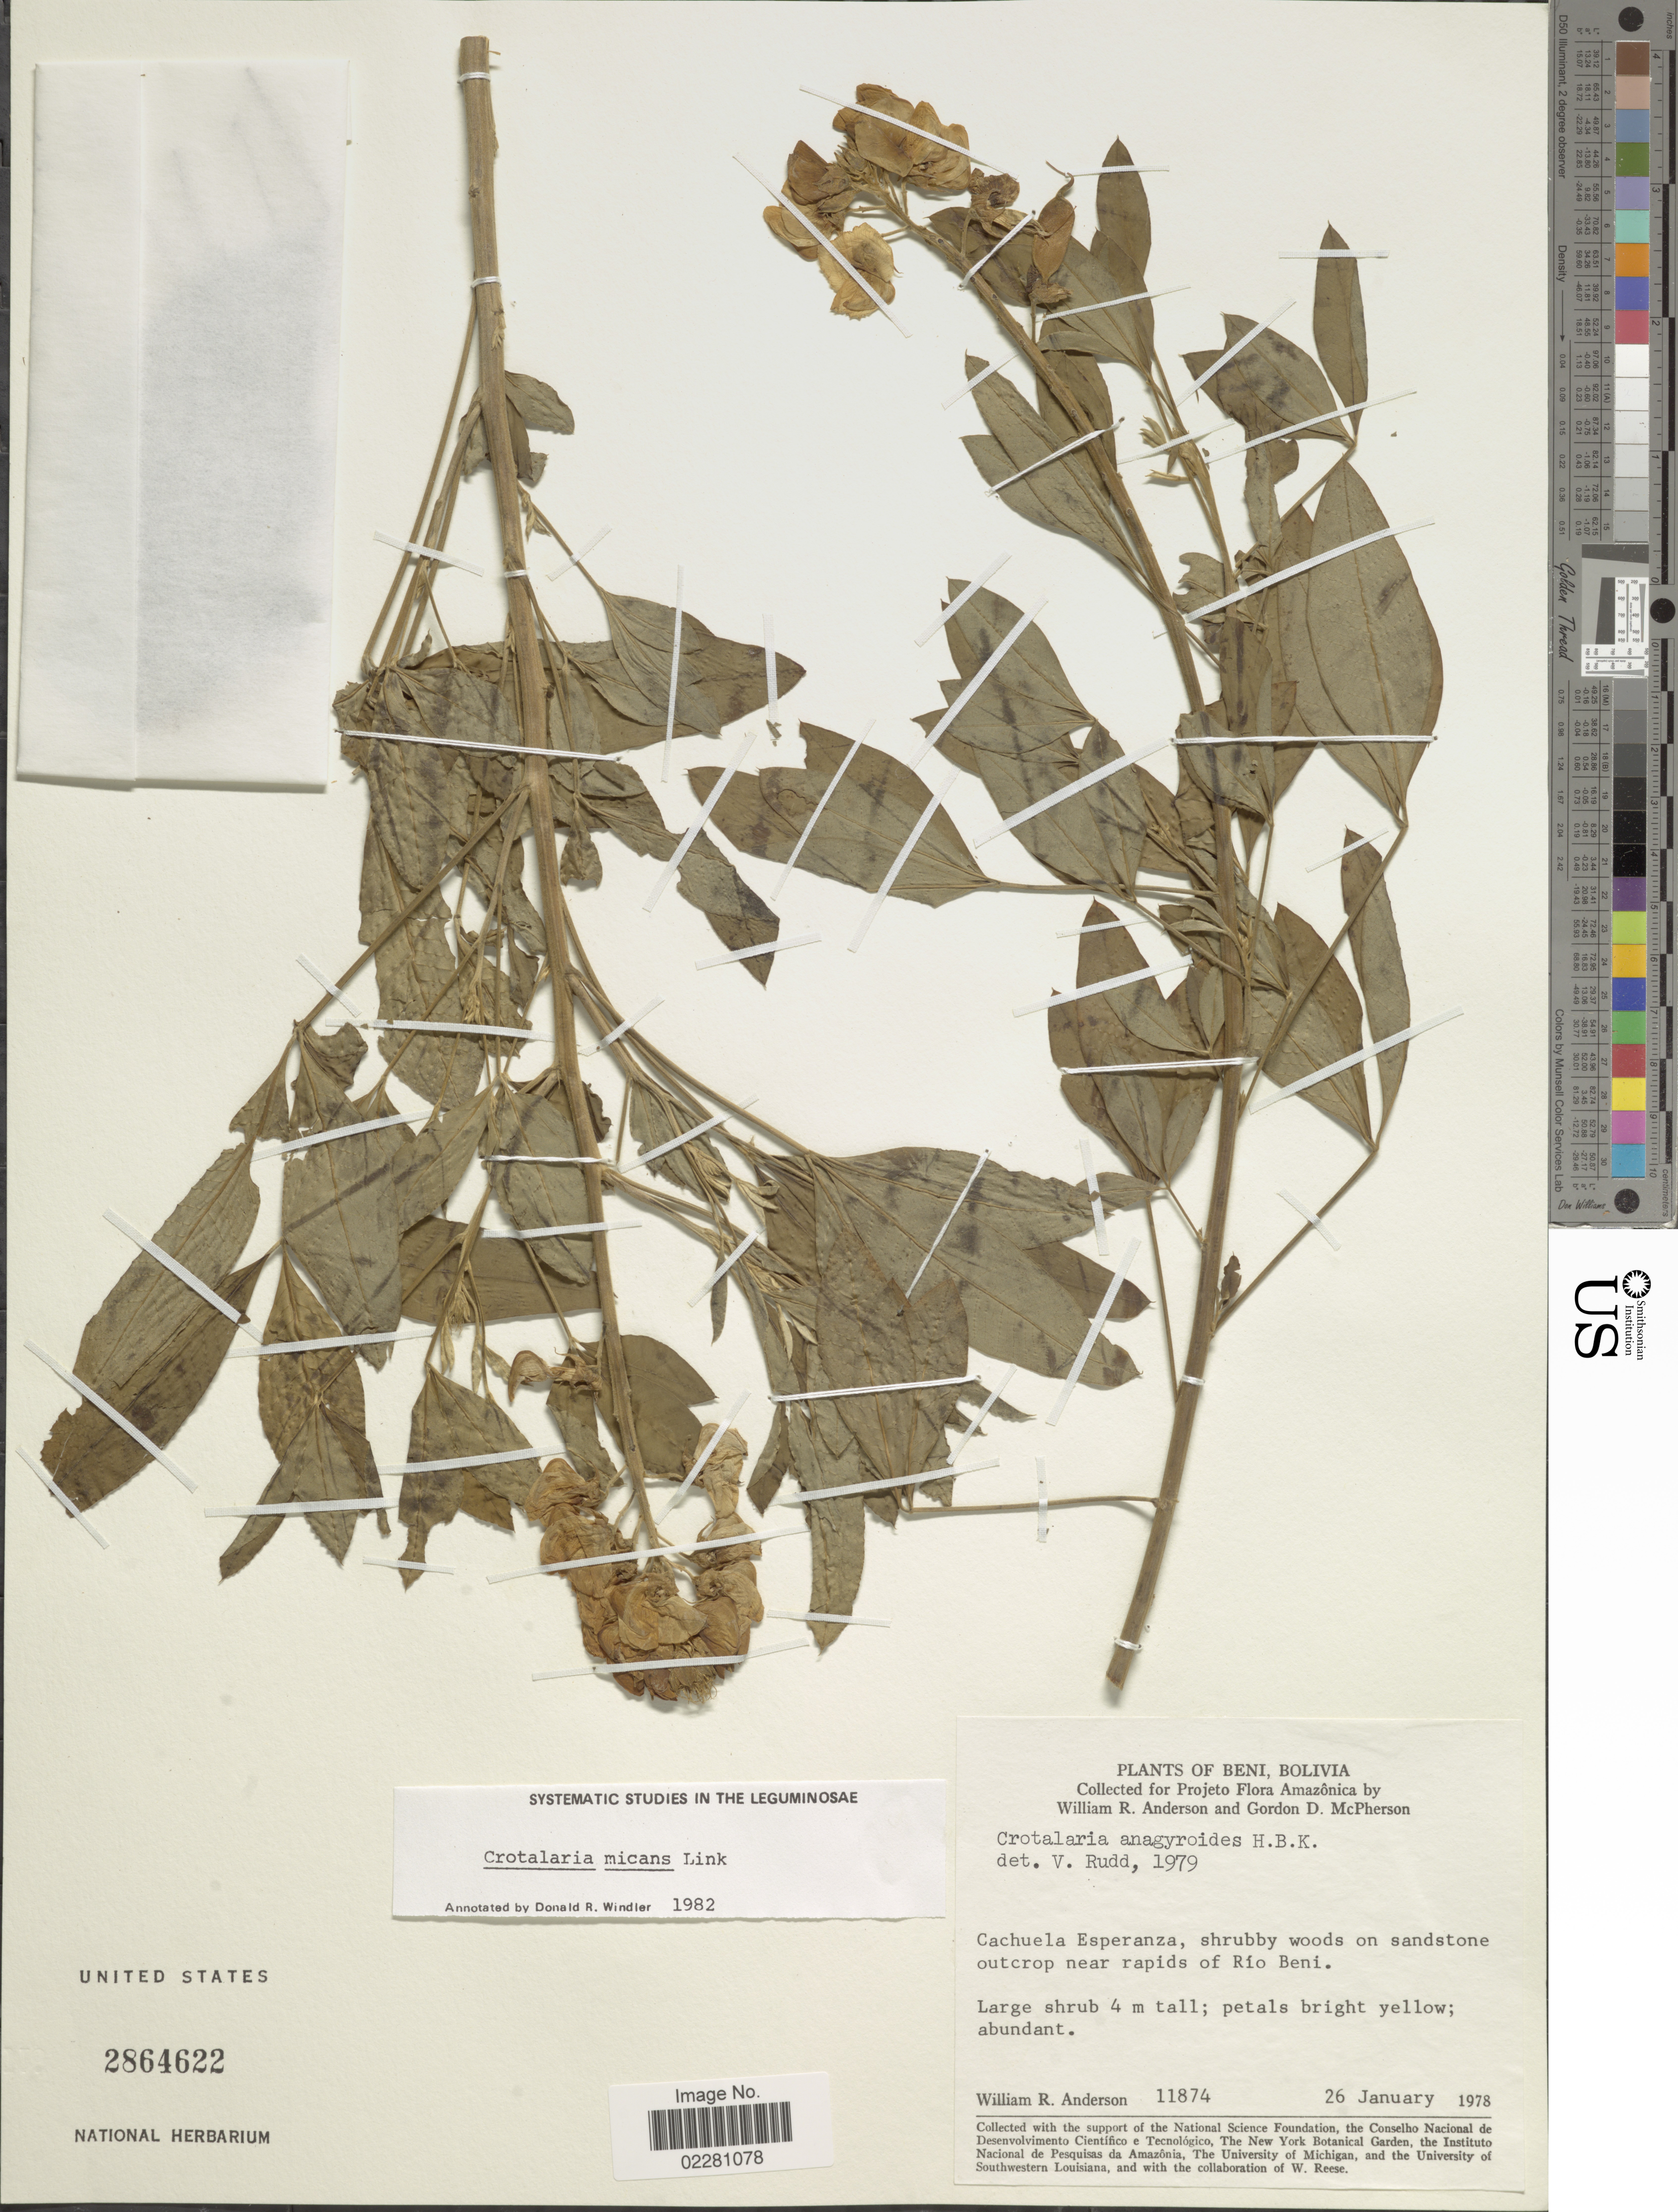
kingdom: Plantae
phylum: Tracheophyta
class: Magnoliopsida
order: Fabales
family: Fabaceae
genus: Crotalaria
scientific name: Crotalaria micans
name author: Link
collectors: W. R. Anderson & G. D. McPherson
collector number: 11874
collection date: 1978-01-26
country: Bolivia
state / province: Beni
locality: Amazonica, Cachuela Esperanza, near rapids of Rio Beni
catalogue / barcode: US 2864622